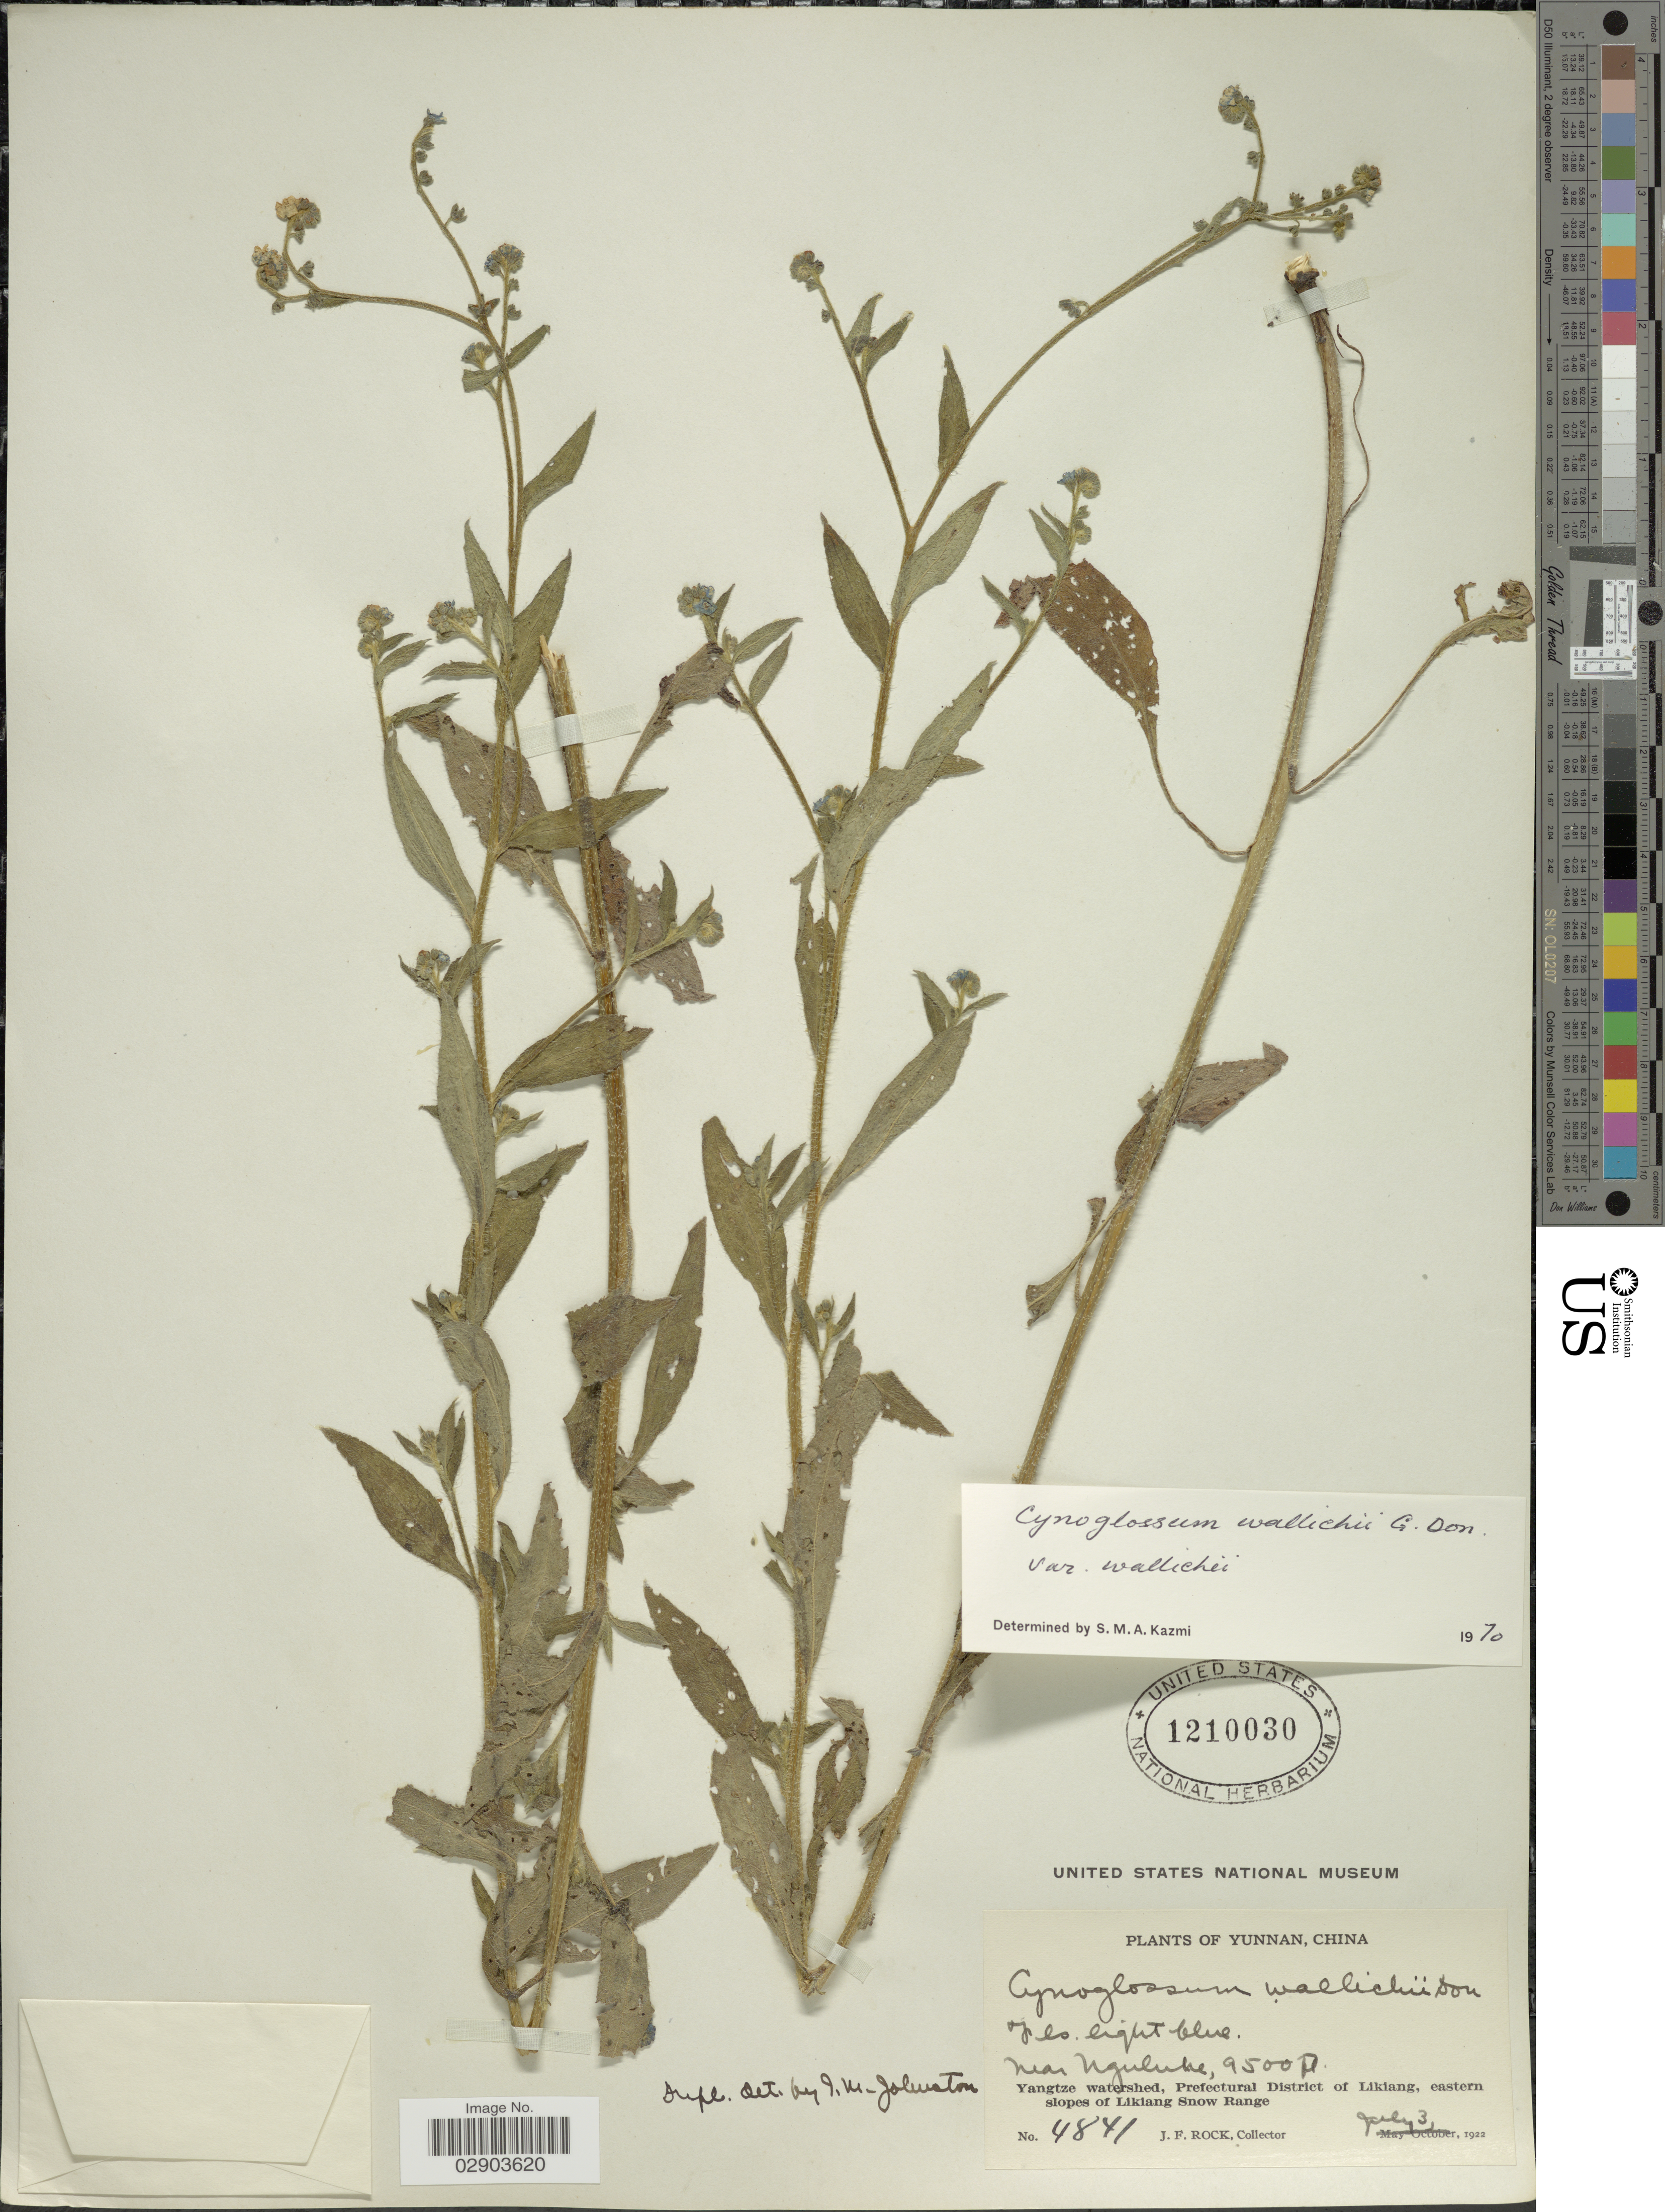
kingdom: Plantae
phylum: Tracheophyta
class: Magnoliopsida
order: Boraginales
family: Boraginaceae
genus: Cynoglossum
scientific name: Cynoglossum wallichii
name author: G. Don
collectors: J. Rock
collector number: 4841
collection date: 1922-07-03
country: China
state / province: Yunnan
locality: Near Nguluke, Yangtze watershed, Prefectural District of Likiang, eastern slopes of Likiang Snow Range.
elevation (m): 2896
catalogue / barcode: US 1210030